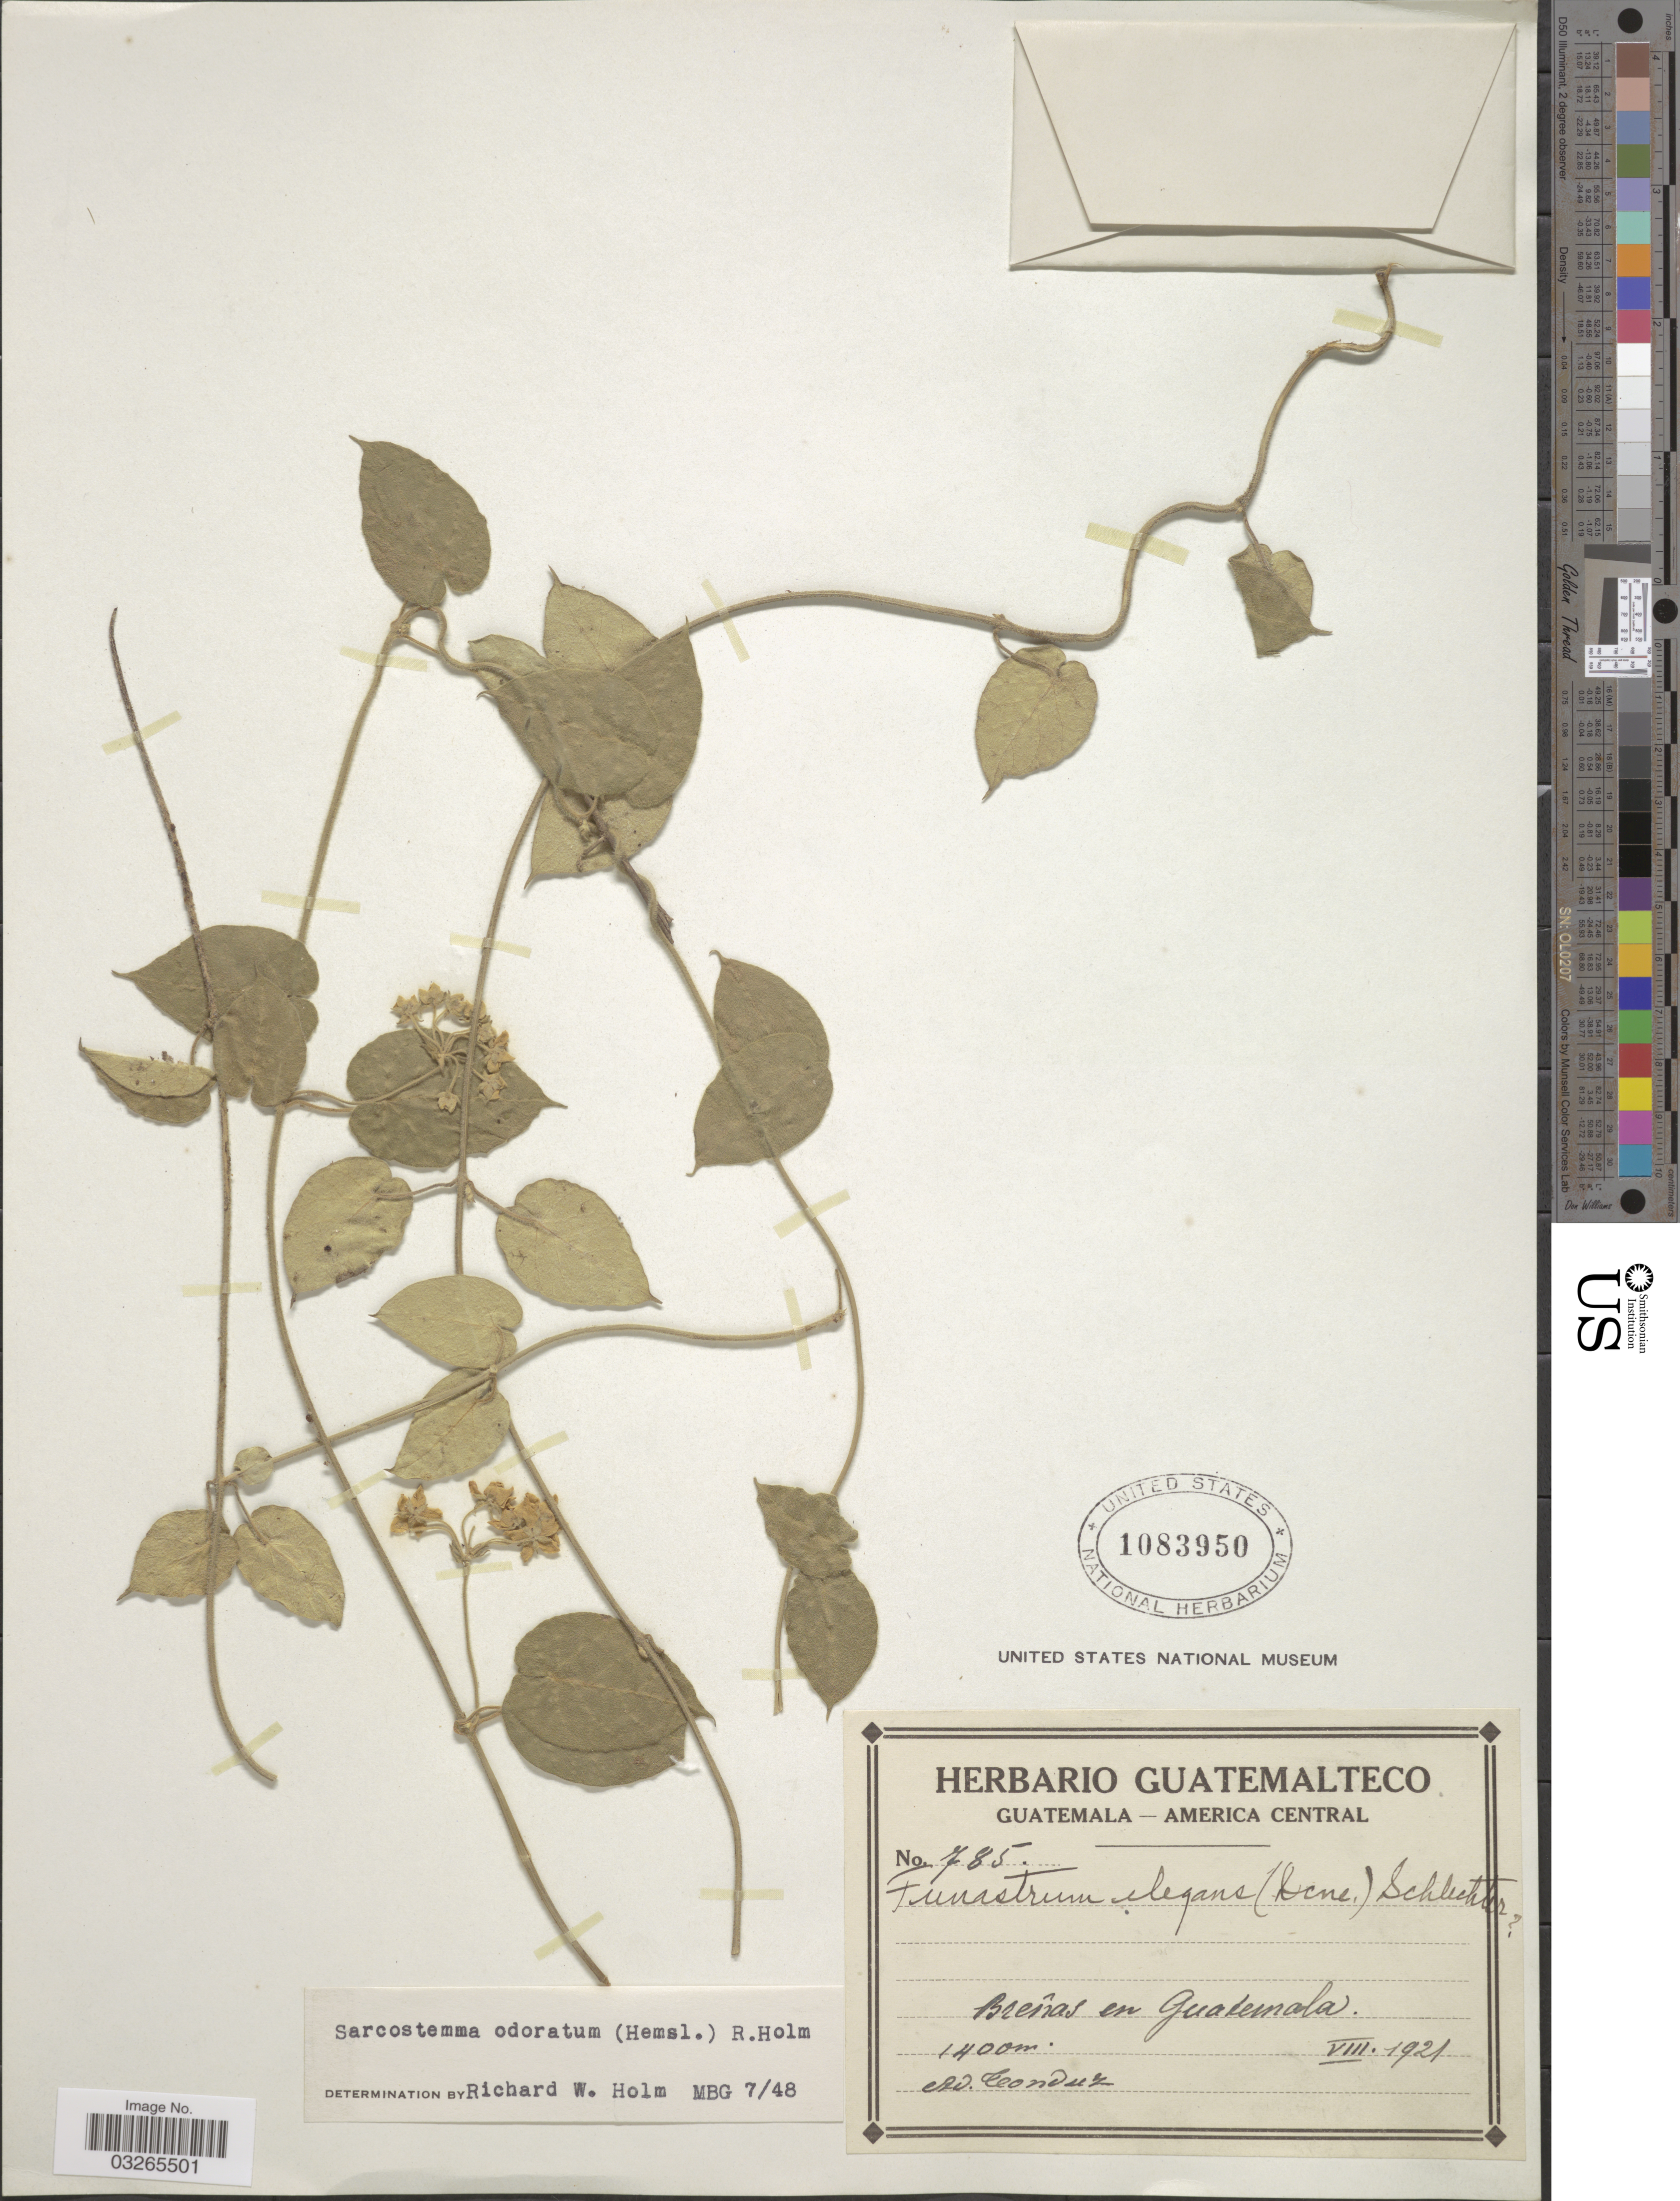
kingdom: Plantae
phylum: Tracheophyta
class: Magnoliopsida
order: Gentianales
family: Apocynaceae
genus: Sarcostemma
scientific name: Sarcostemma odoratum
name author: (Hemsl.) R.W. Holm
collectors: A. Tonduz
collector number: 785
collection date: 1921-08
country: Guatemala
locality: Breñas en Guatemala.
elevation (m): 1400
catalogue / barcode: US 1083950